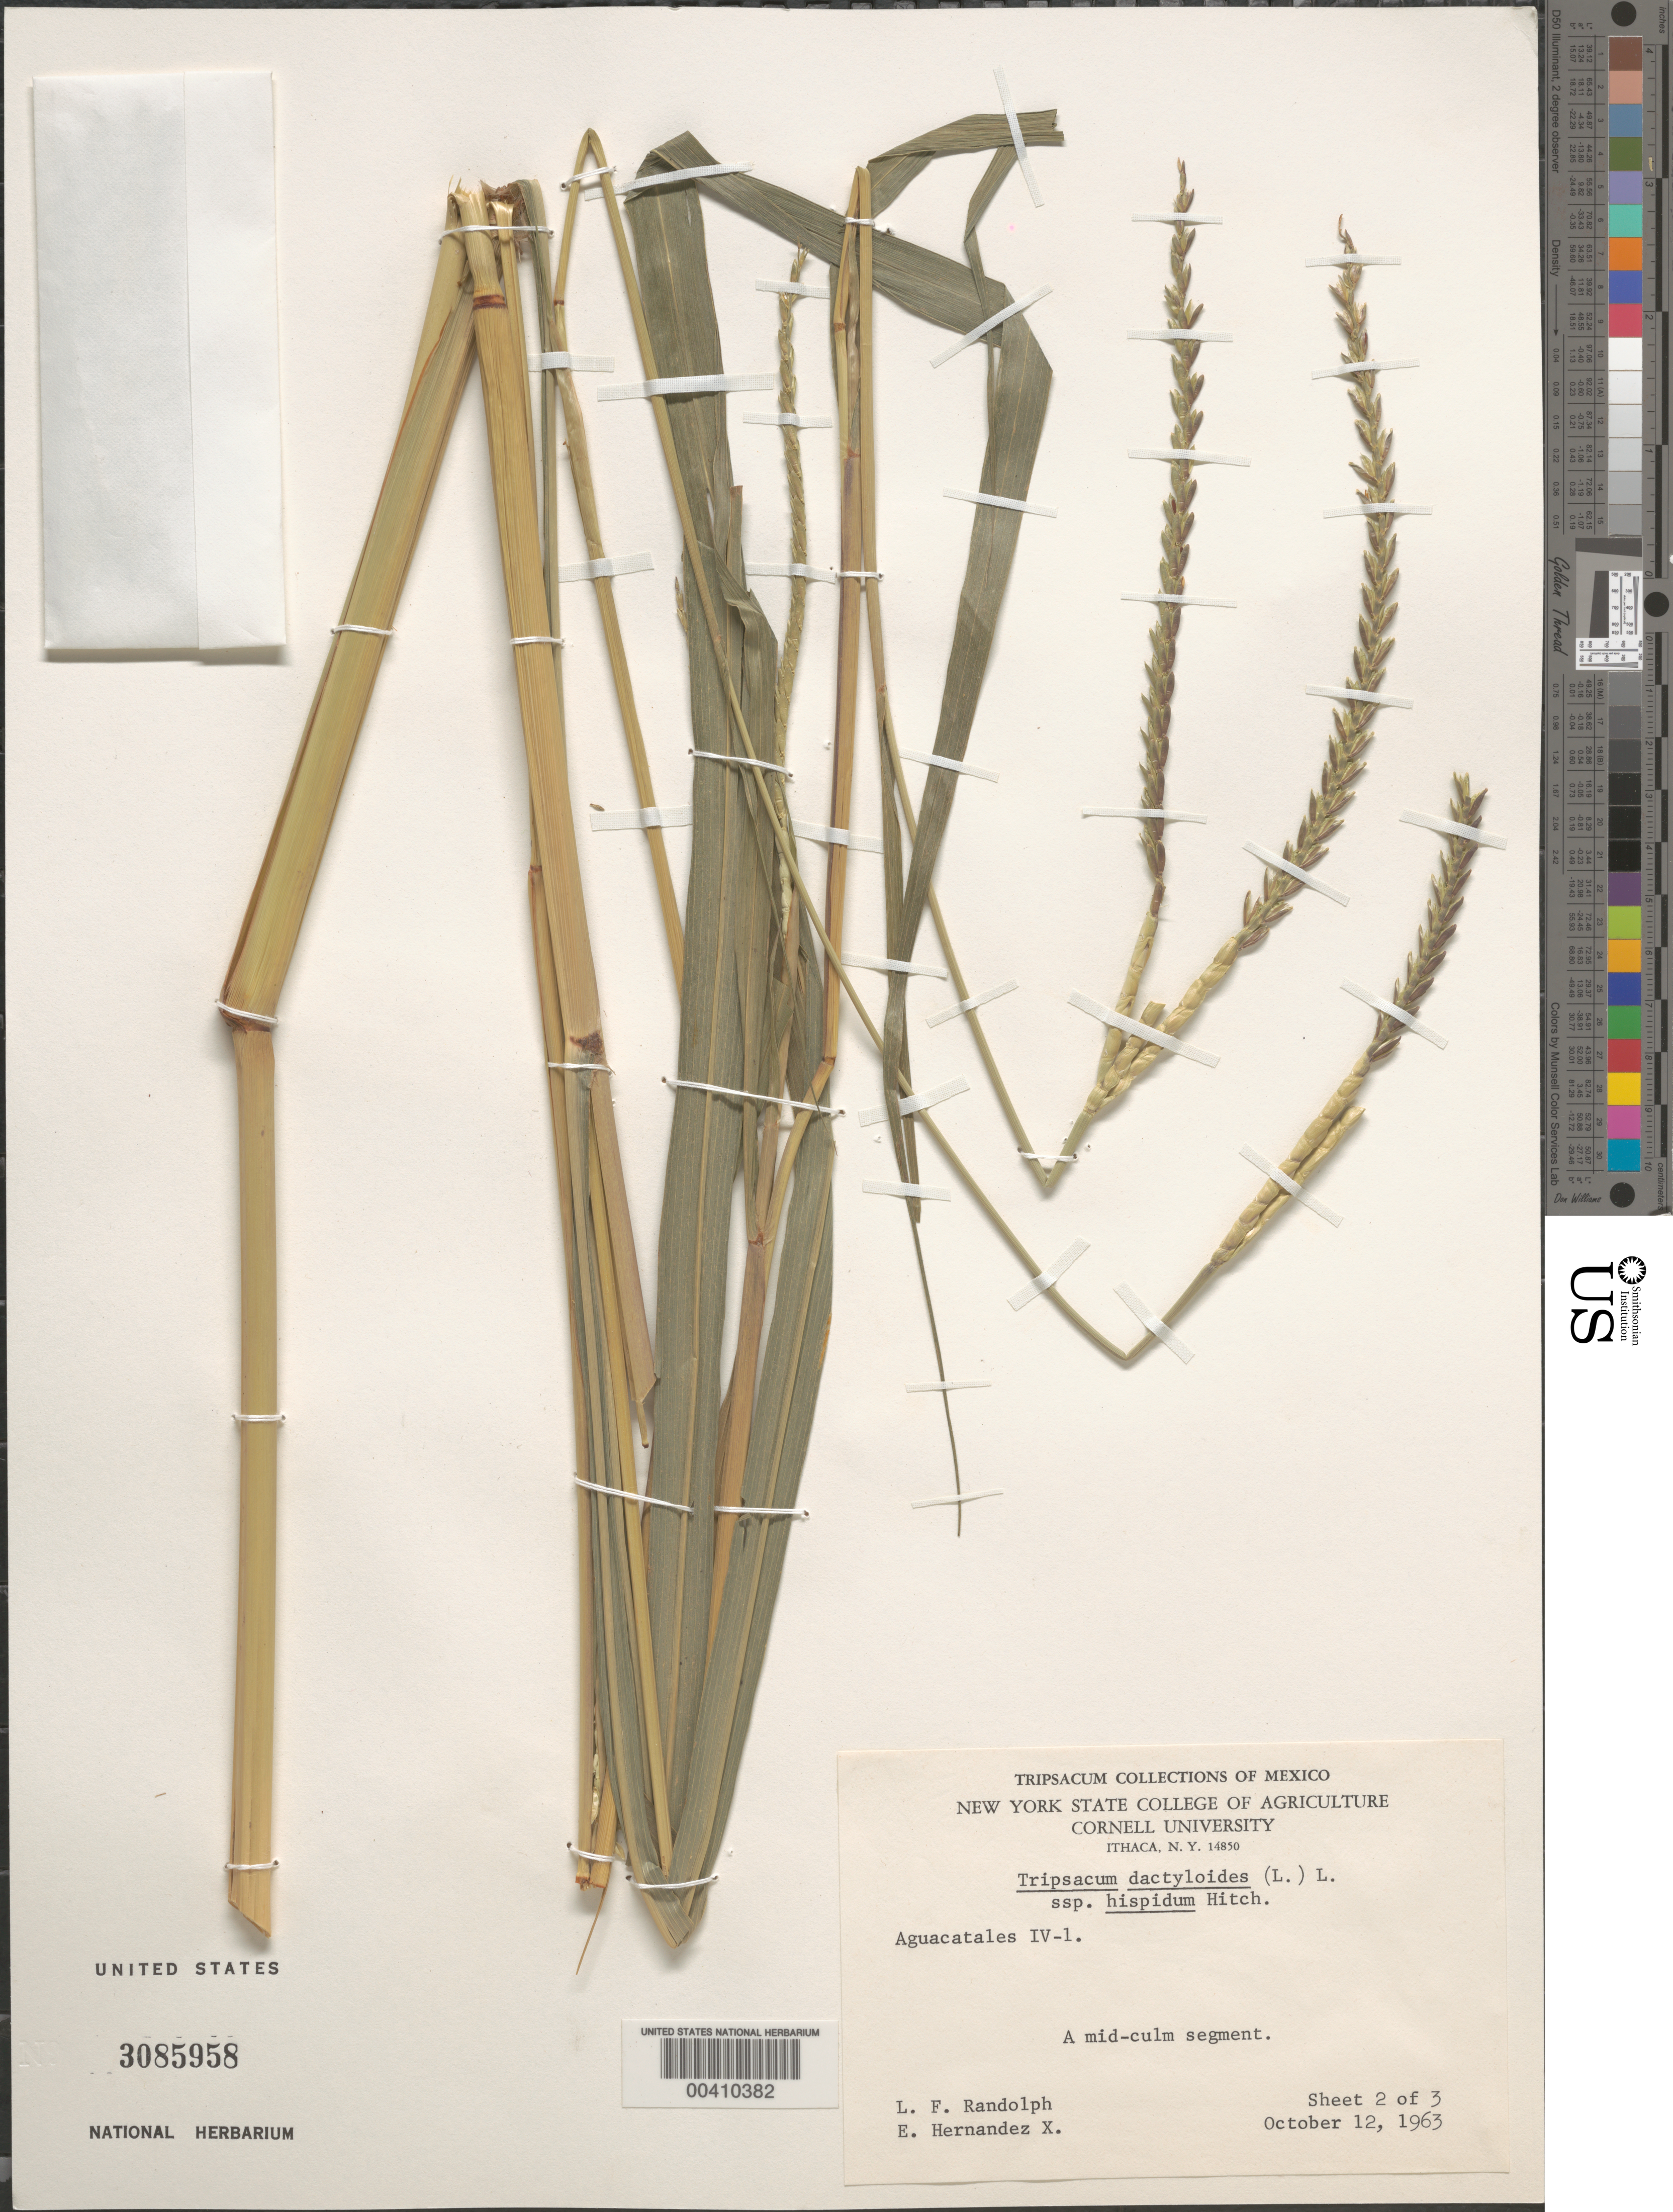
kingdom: Plantae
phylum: Tracheophyta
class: Liliopsida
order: Poales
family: Poaceae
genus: Tripsacum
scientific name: Tripsacum dactyloides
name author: (L.) L.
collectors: L. F. Randolph & E. I. Hernández-X.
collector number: IV-1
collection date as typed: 12 Oct 1963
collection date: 1963-10-12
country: Mexico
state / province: Guerrero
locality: Aguacatales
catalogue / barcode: US 3085958